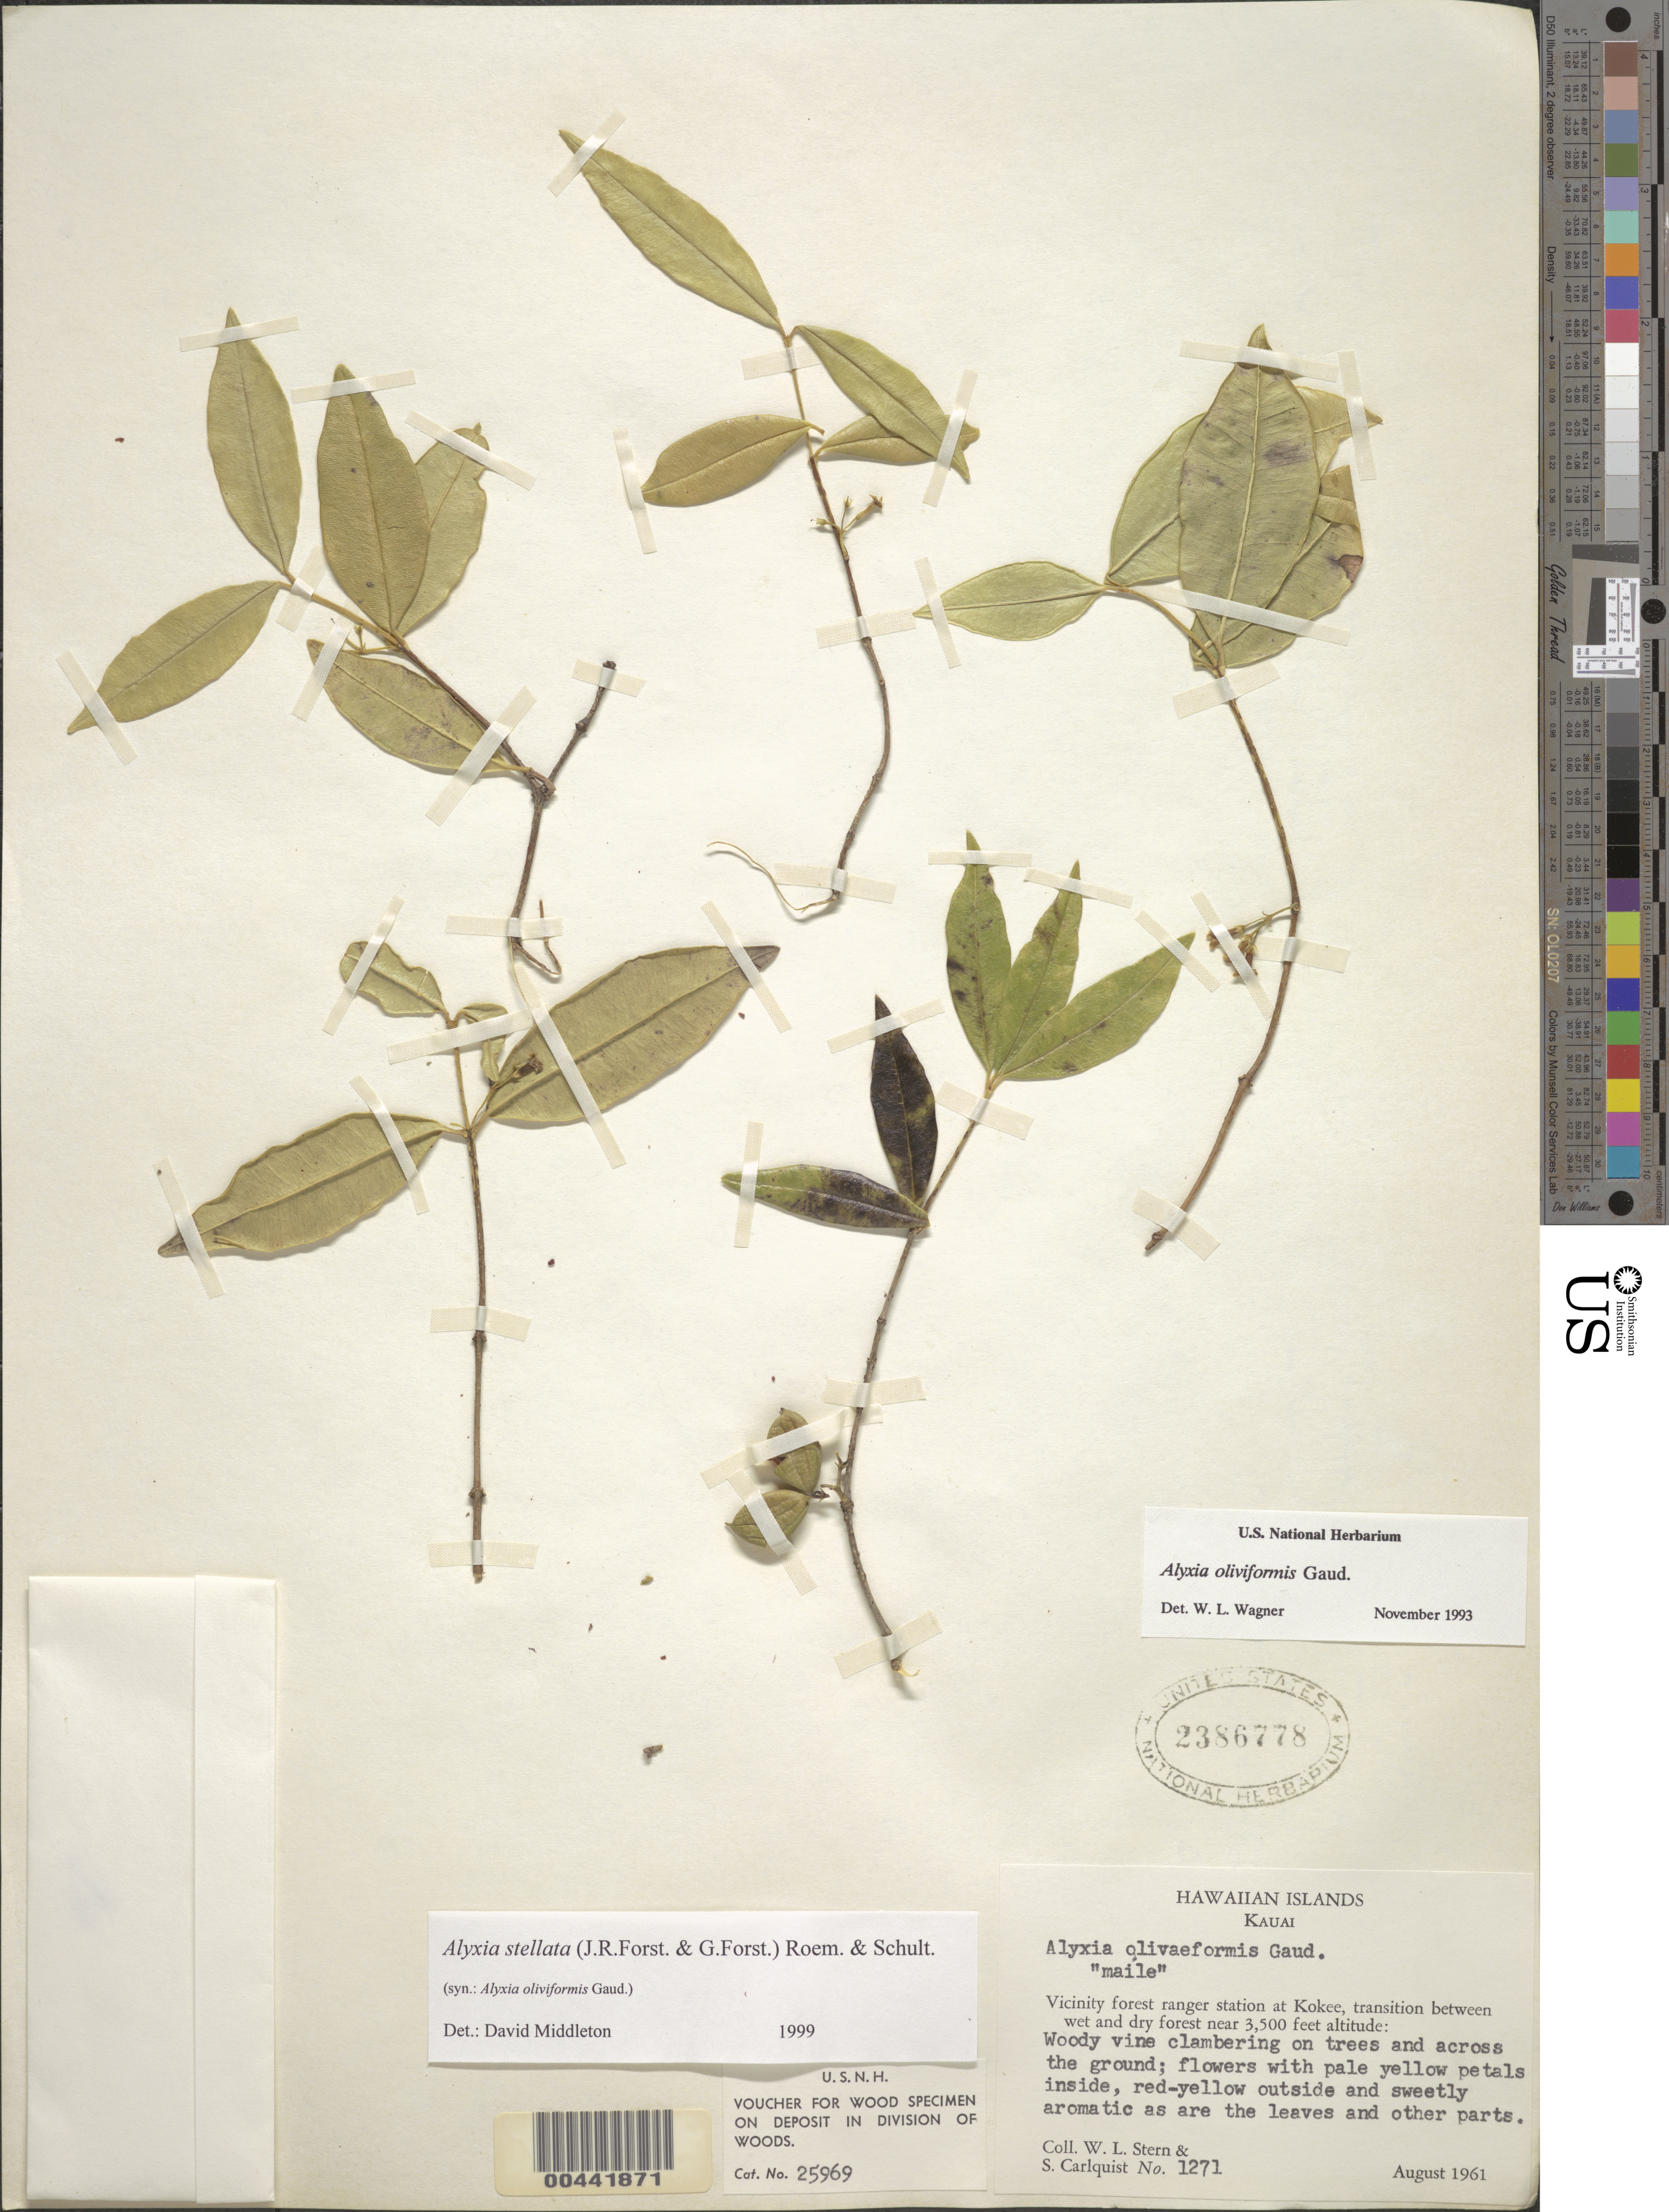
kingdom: Plantae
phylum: Tracheophyta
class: Magnoliopsida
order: Gentianales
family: Apocynaceae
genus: Alyxia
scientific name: Alyxia stellata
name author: (J.R. Forst. & G. Forst.) Roem. & Schult.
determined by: Middleton, D. J.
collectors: W. L. Stern & S. Carlquist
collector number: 1271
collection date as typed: Aug 19??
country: United States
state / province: Hawaii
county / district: Kauai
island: Kaua'i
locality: Vicinity forest ranger station at Kokee, (near altitude stated)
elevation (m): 1067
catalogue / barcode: US 2386778